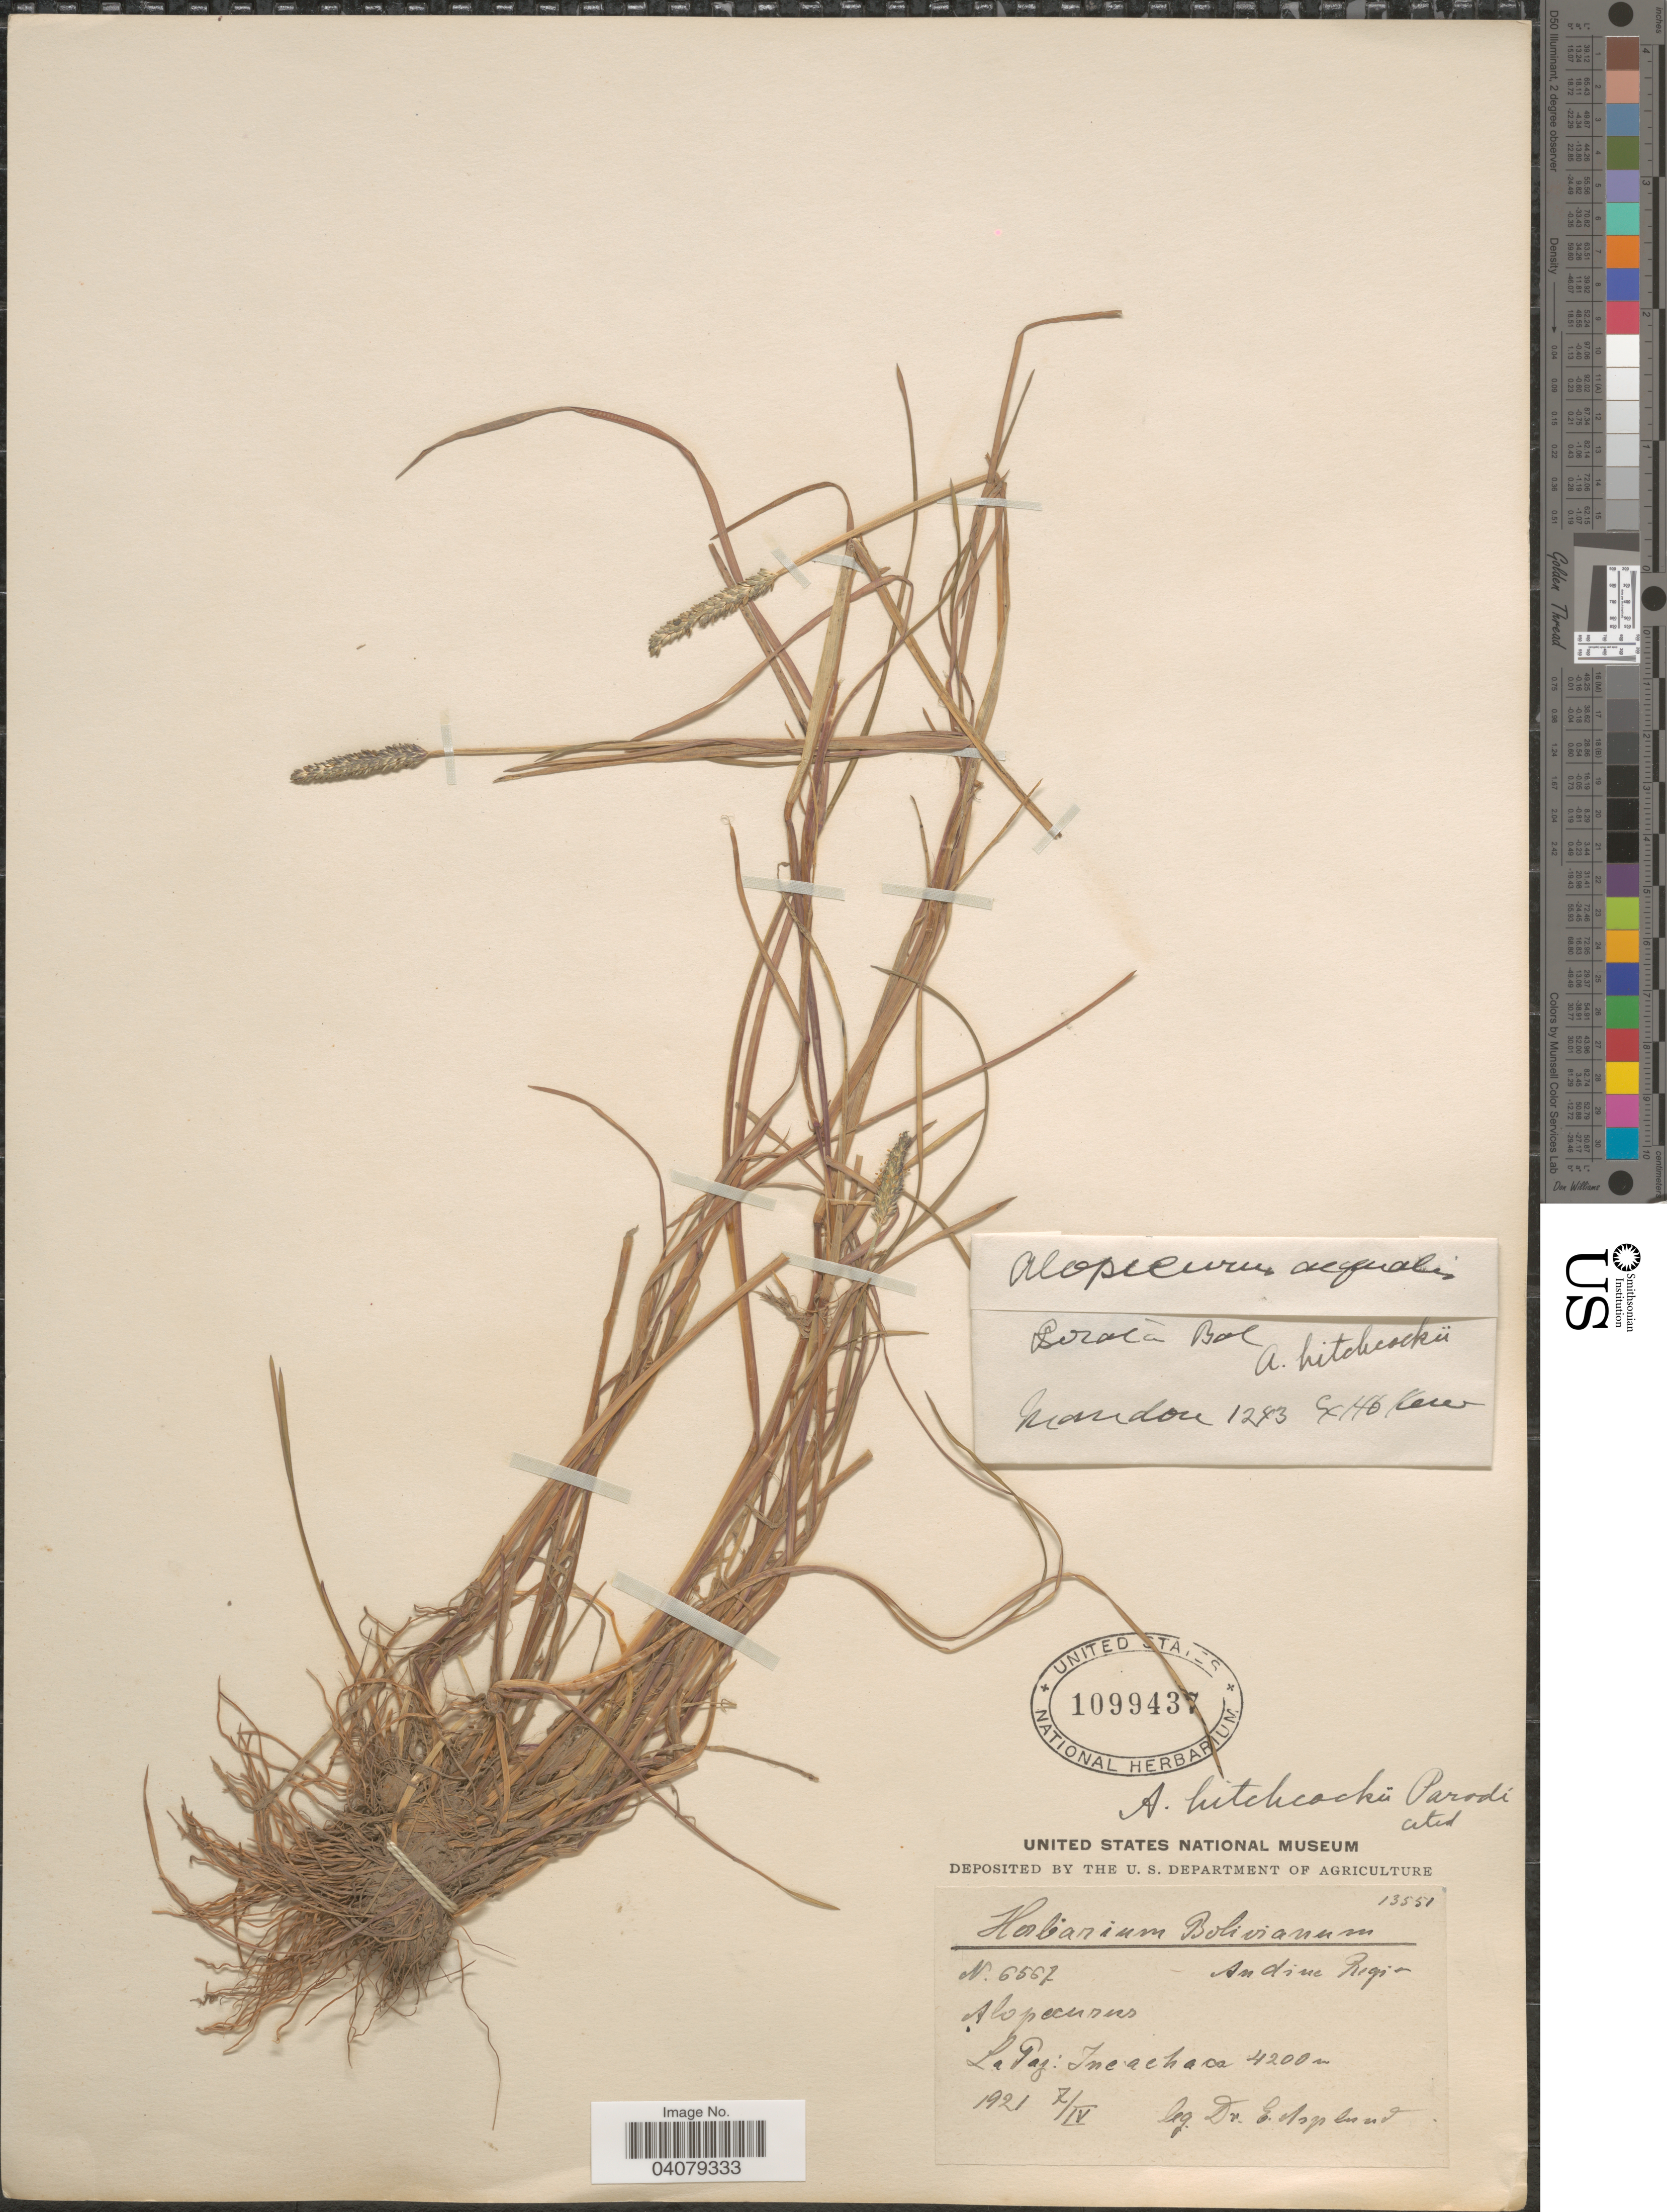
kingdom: Plantae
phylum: Tracheophyta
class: Liliopsida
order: Poales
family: Poaceae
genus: Alopecurus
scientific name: Alopecurus hitchcockii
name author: Parodi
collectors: E. Asplund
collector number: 6567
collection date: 1921-04-07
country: Bolivia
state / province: La Paz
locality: Andine Region. Incachaca.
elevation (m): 4200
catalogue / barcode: US 1099437